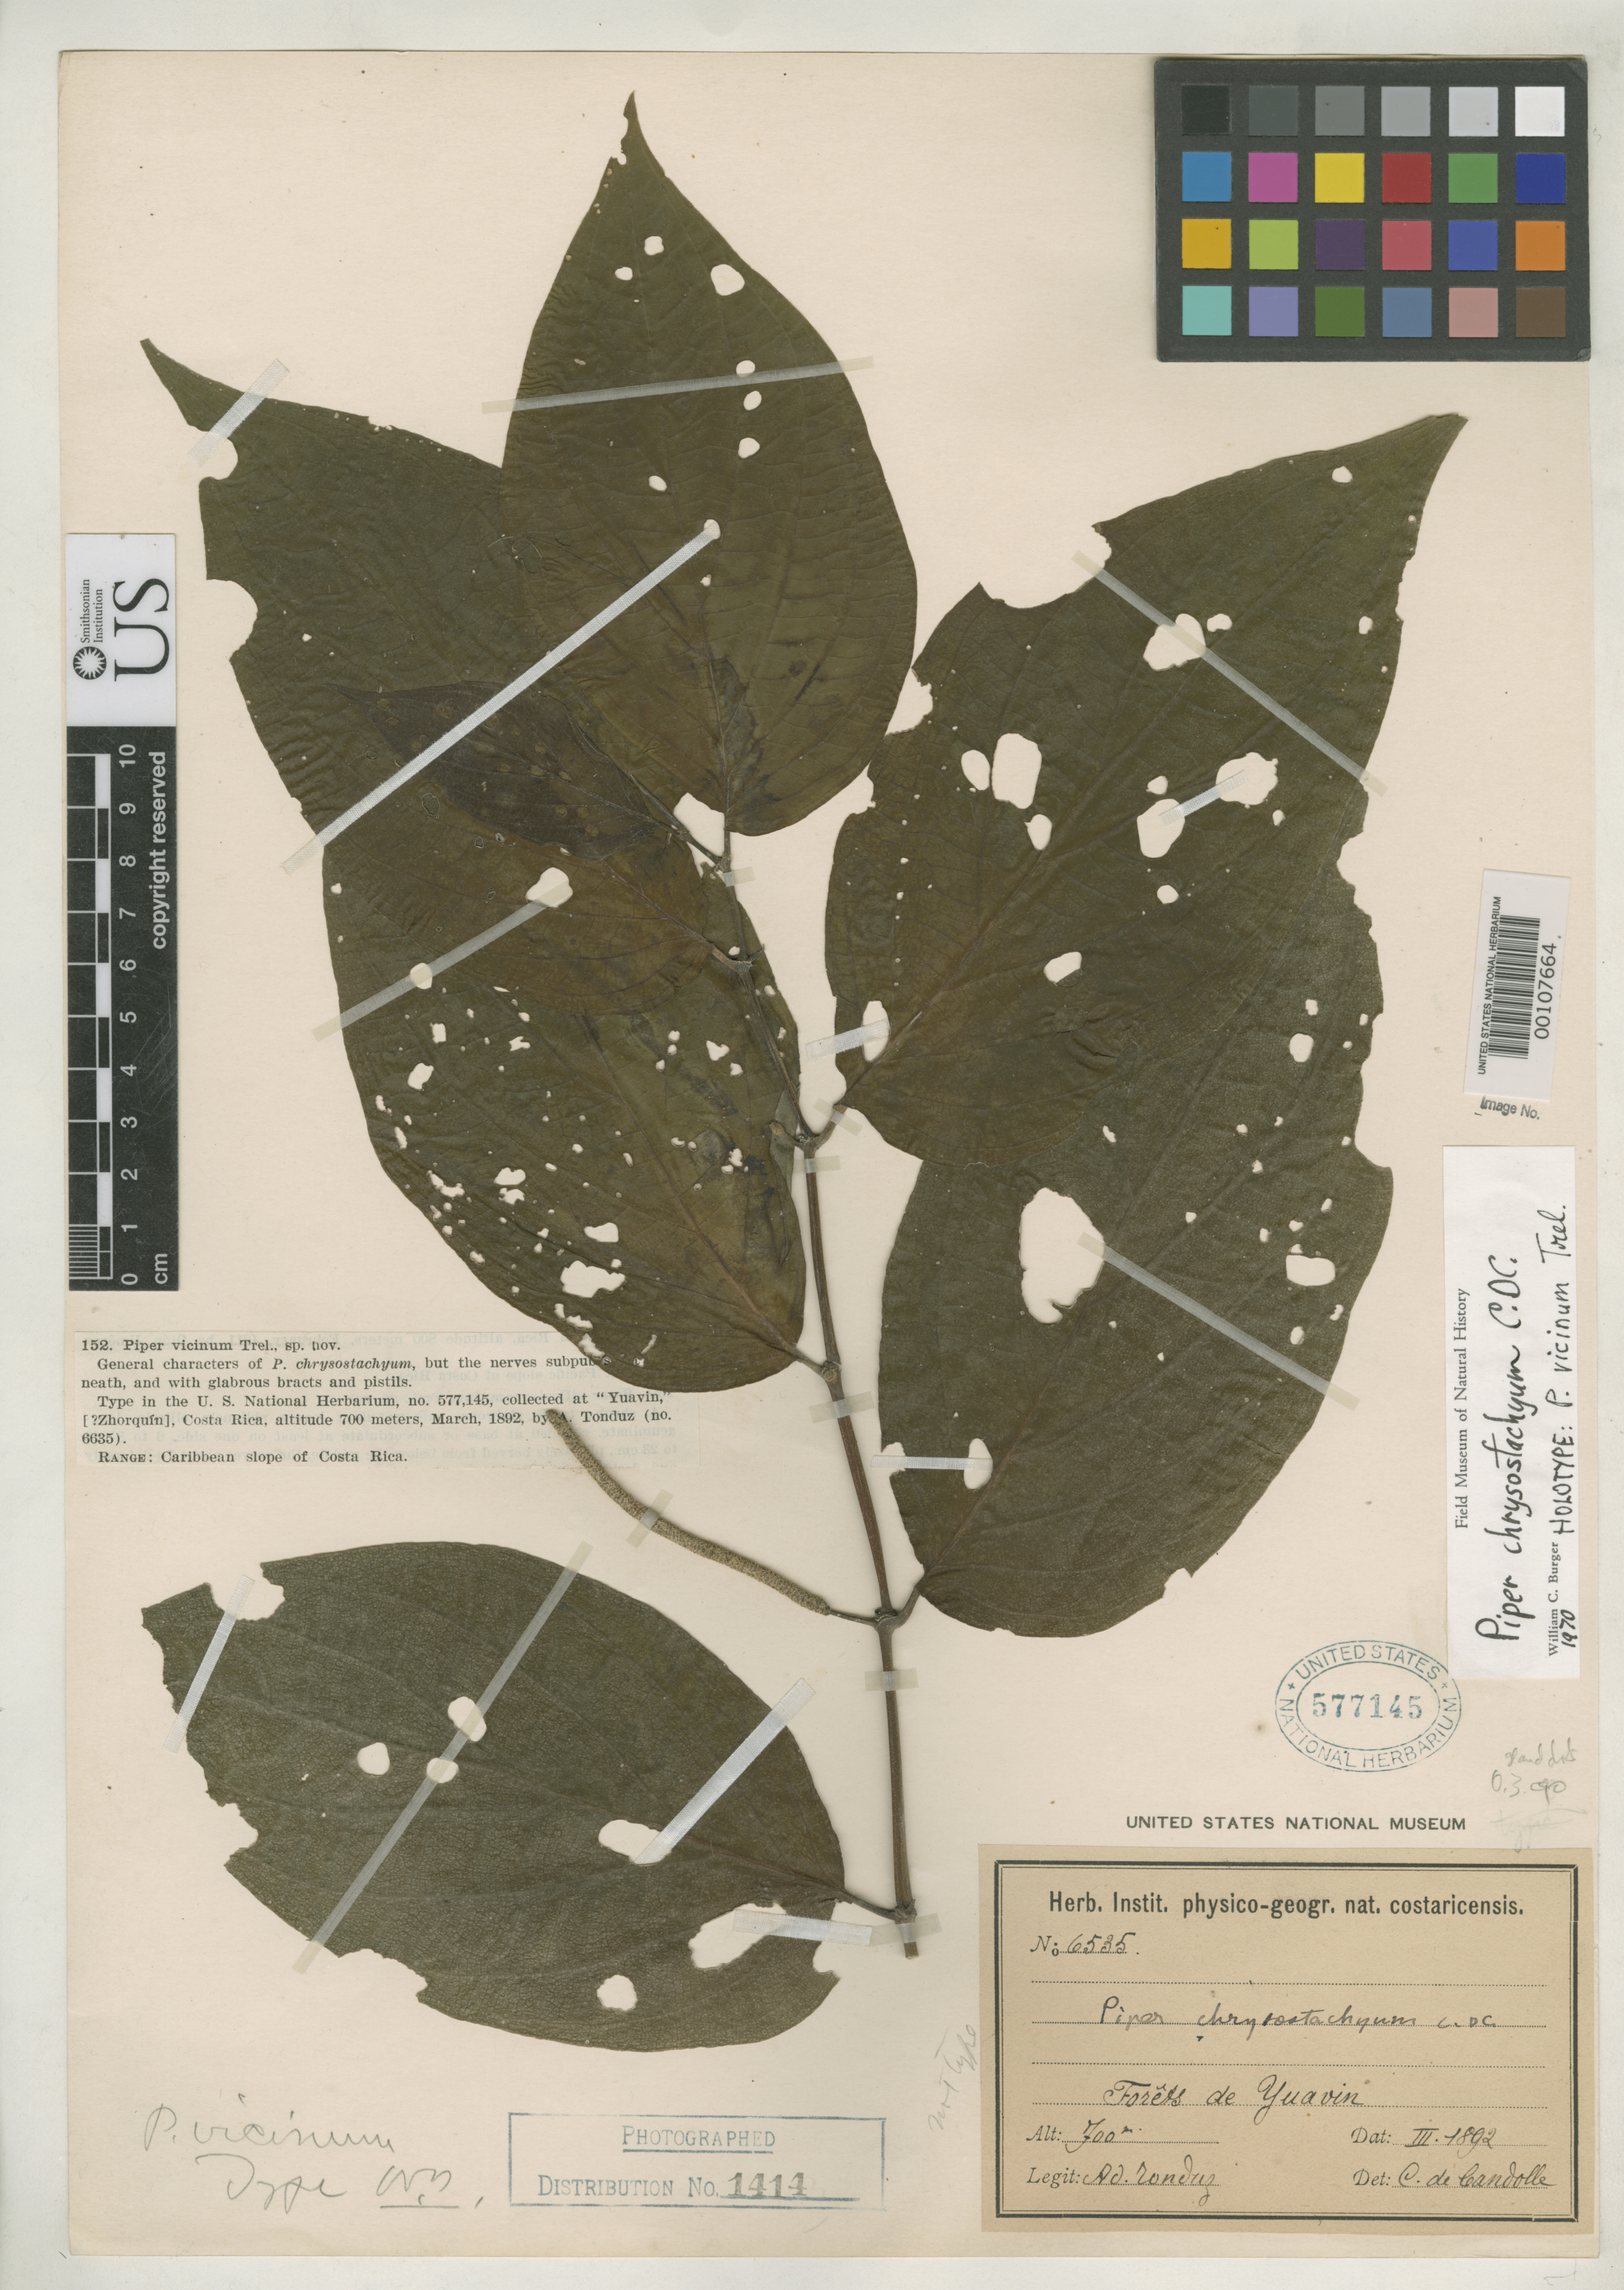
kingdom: Plantae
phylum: Tracheophyta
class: Magnoliopsida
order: Piperales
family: Piperaceae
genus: Piper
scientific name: Piper vicinum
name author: Trel.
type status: Holotype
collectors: A. Tonduz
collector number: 6535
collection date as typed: Mar 1892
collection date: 1892-03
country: Costa Rica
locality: "Yuavin"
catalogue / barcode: US 577145